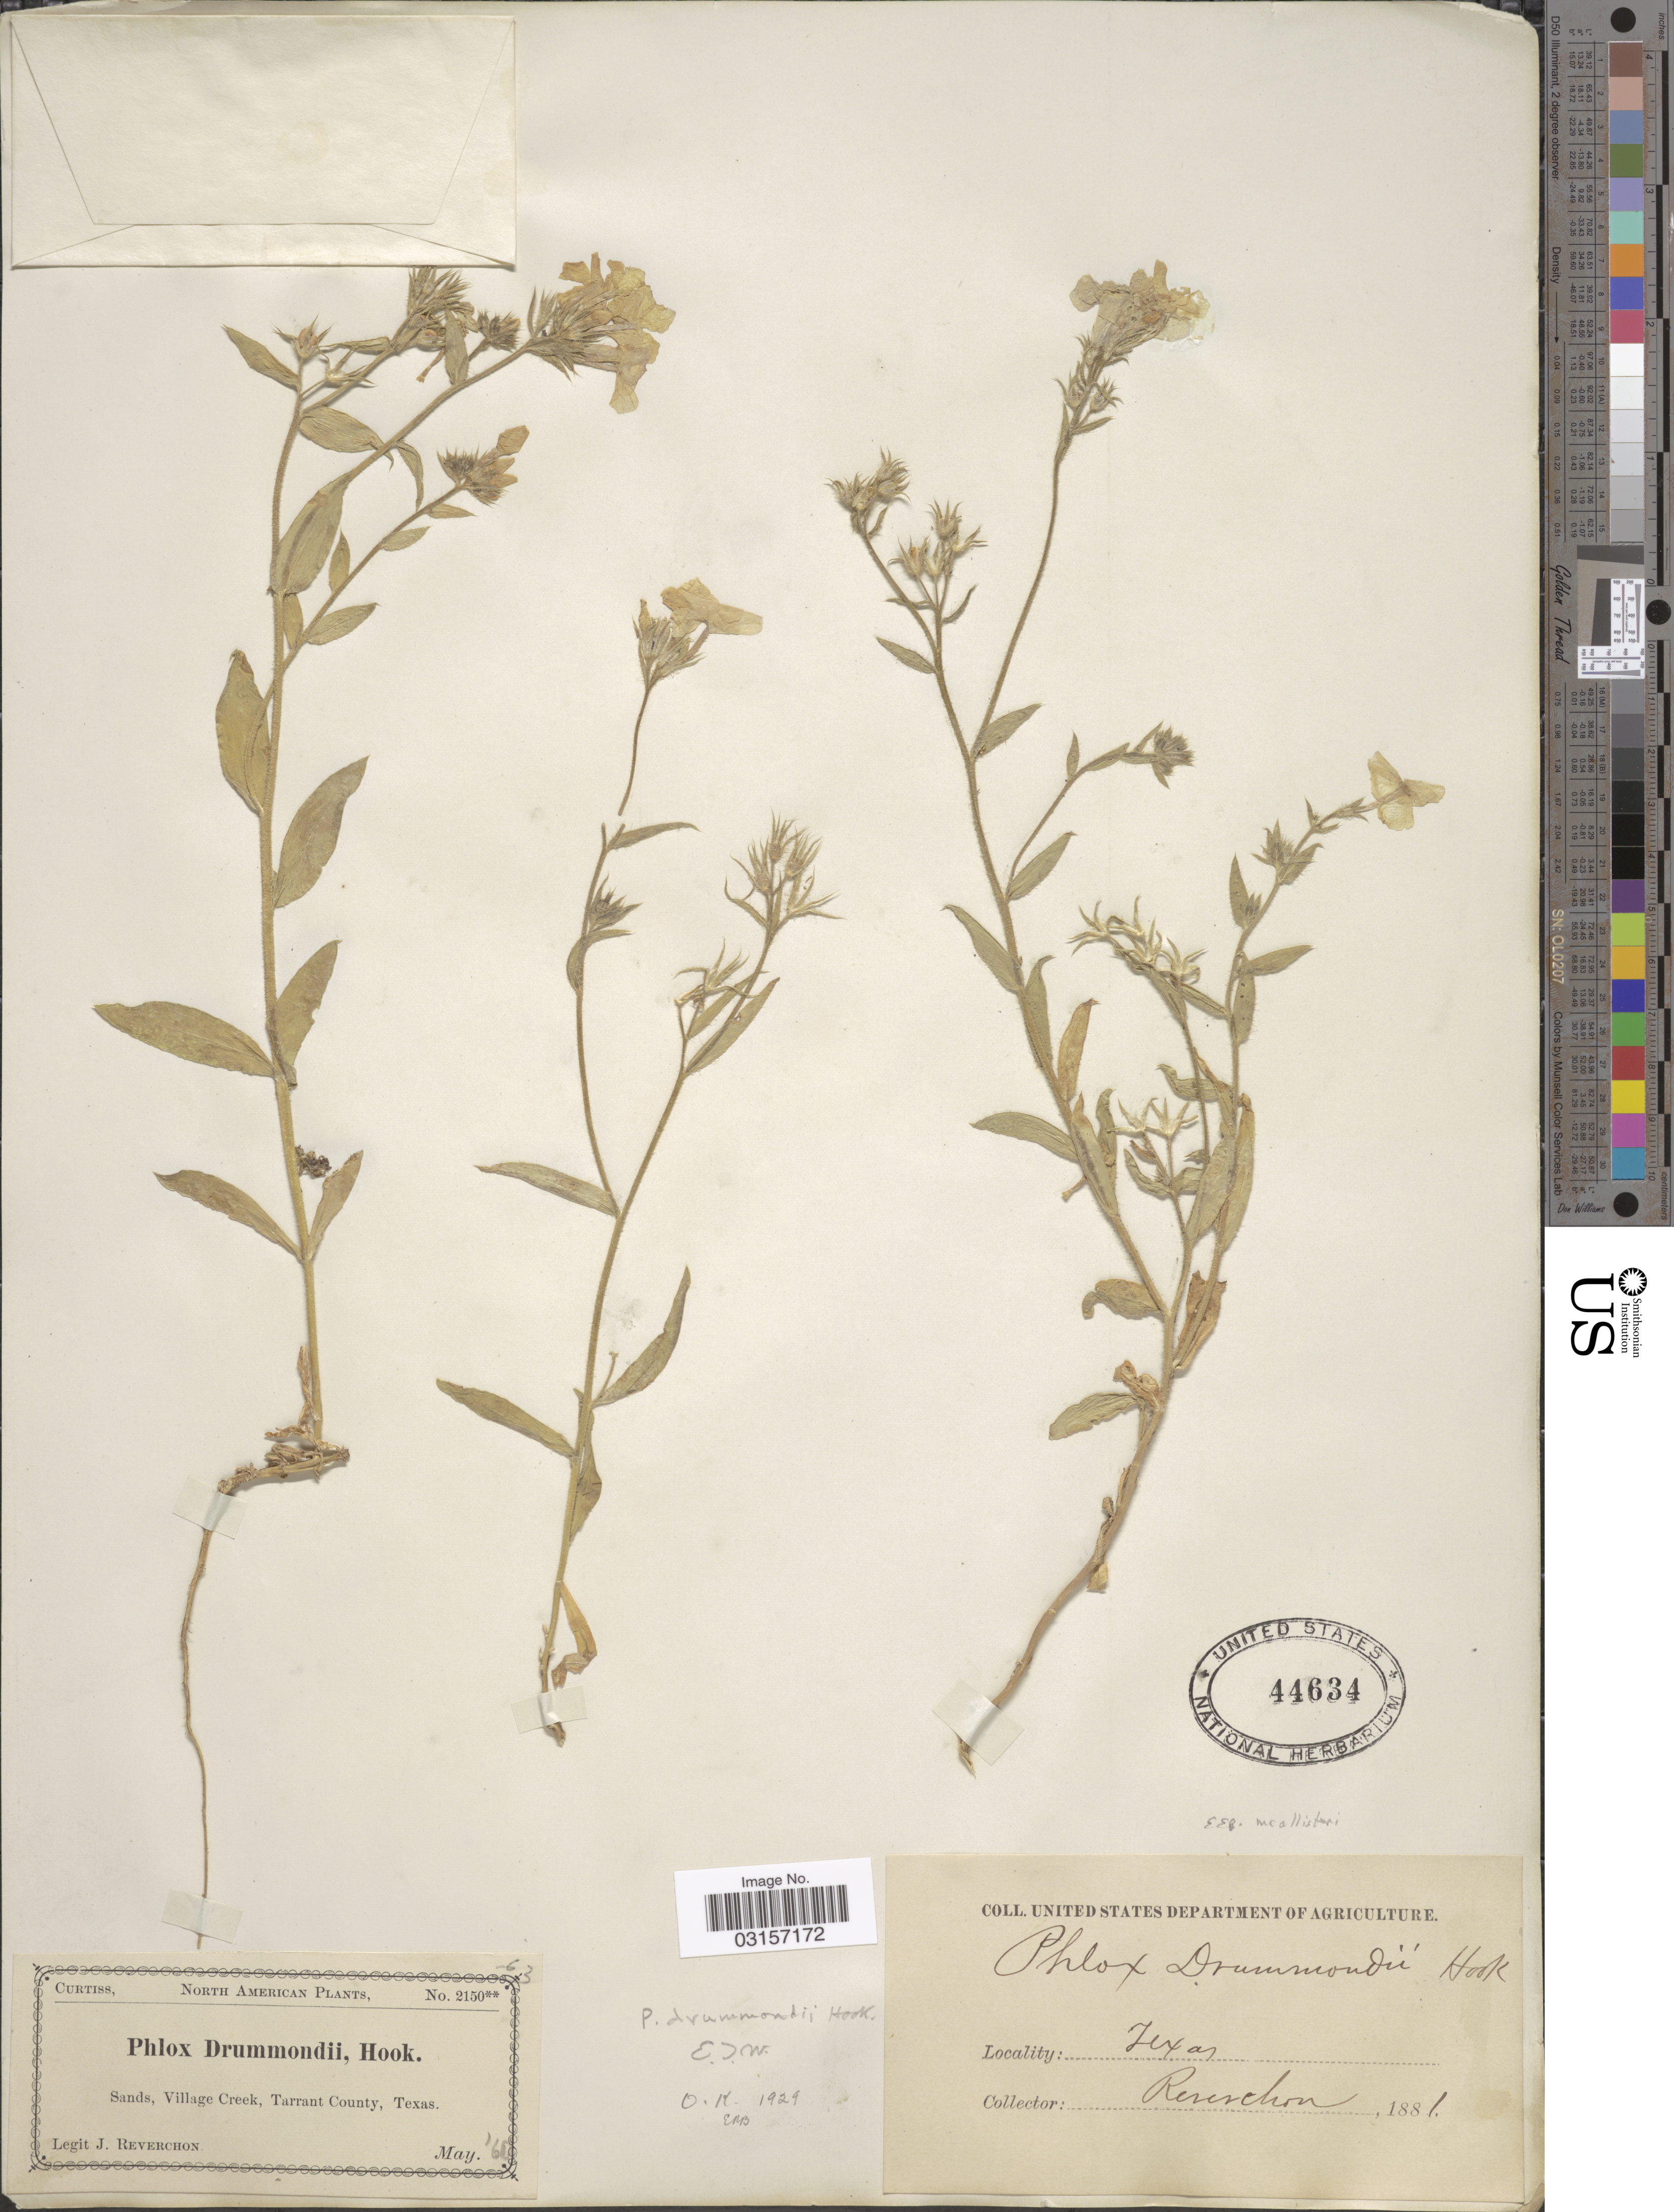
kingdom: Plantae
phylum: Tracheophyta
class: Magnoliopsida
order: Ericales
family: Polemoniaceae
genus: Phlox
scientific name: Phlox drummondii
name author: Hook.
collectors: J. Reverchon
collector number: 2150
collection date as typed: Transcribed d/m/y: /5/60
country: United States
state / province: Texas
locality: Sands, Village Creek, Tarrant County, Texas.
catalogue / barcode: US 44634